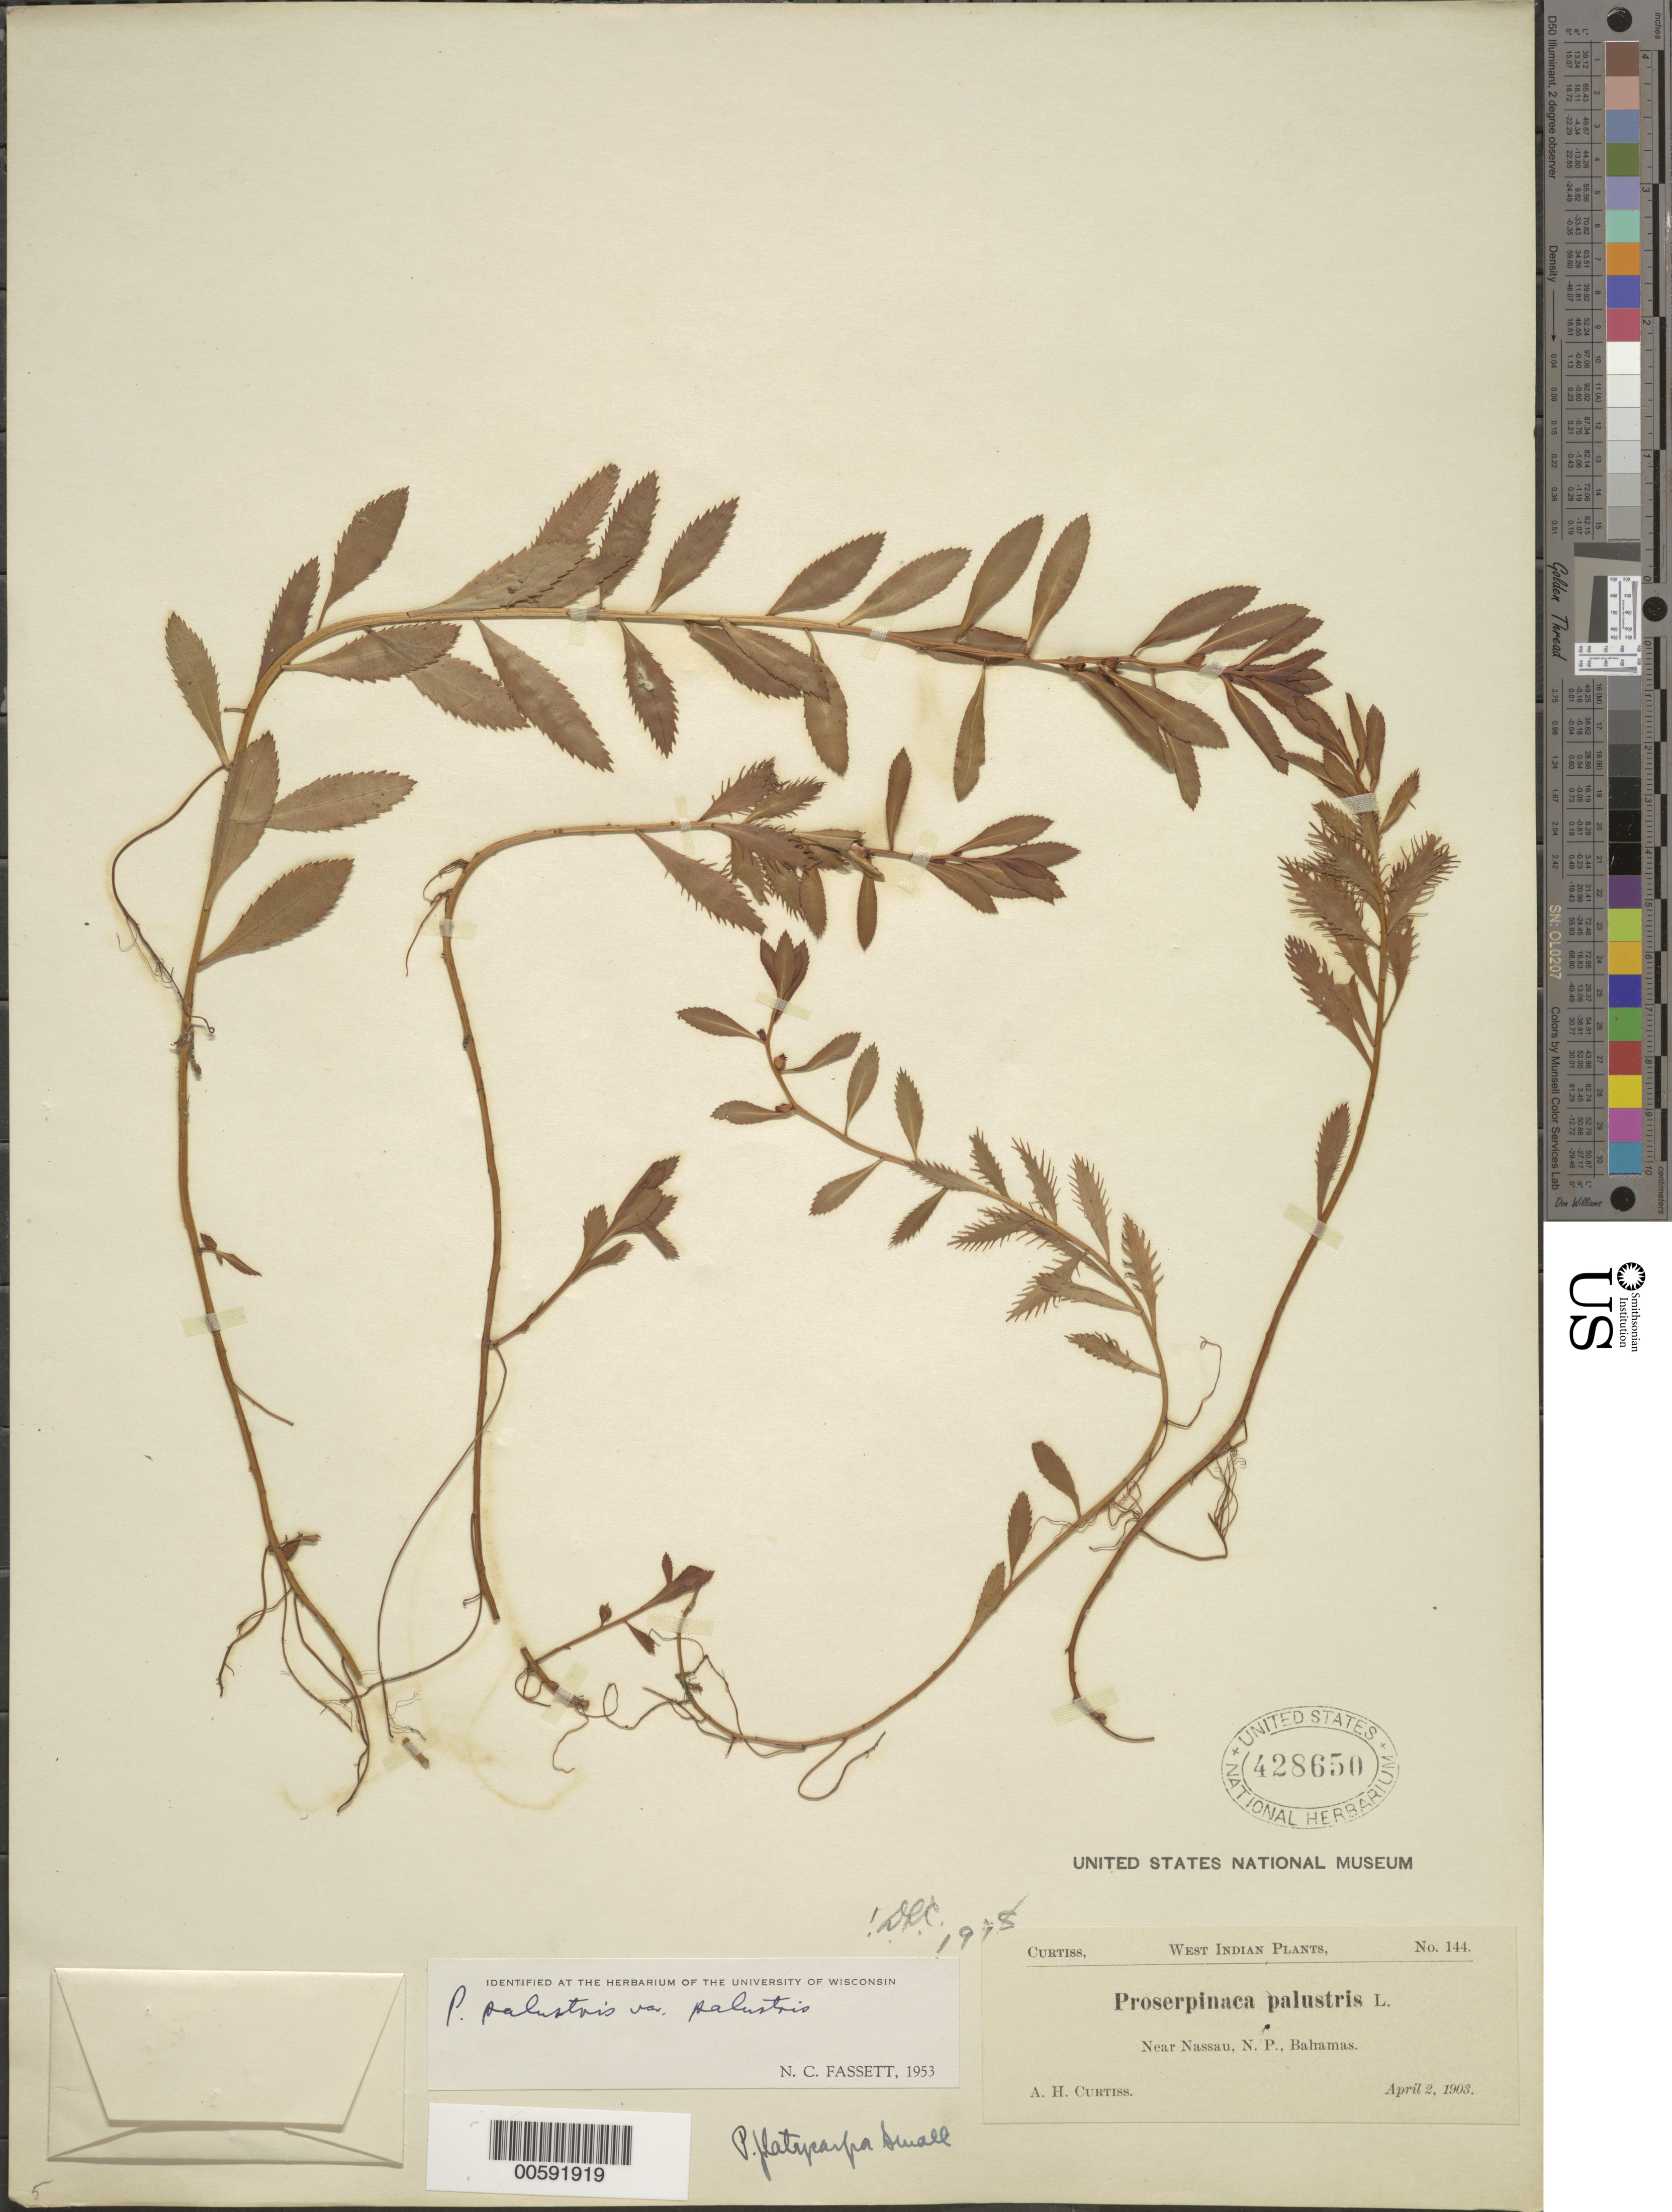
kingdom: Plantae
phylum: Tracheophyta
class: Magnoliopsida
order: Saxifragales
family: Haloragaceae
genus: Proserpinaca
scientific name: Proserpinaca palustris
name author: L.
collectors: A. H. Curtiss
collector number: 144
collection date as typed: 02 Apr 1903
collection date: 1903-04-02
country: Bahamas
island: New Providence Island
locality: Near Nassau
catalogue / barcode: US 428650